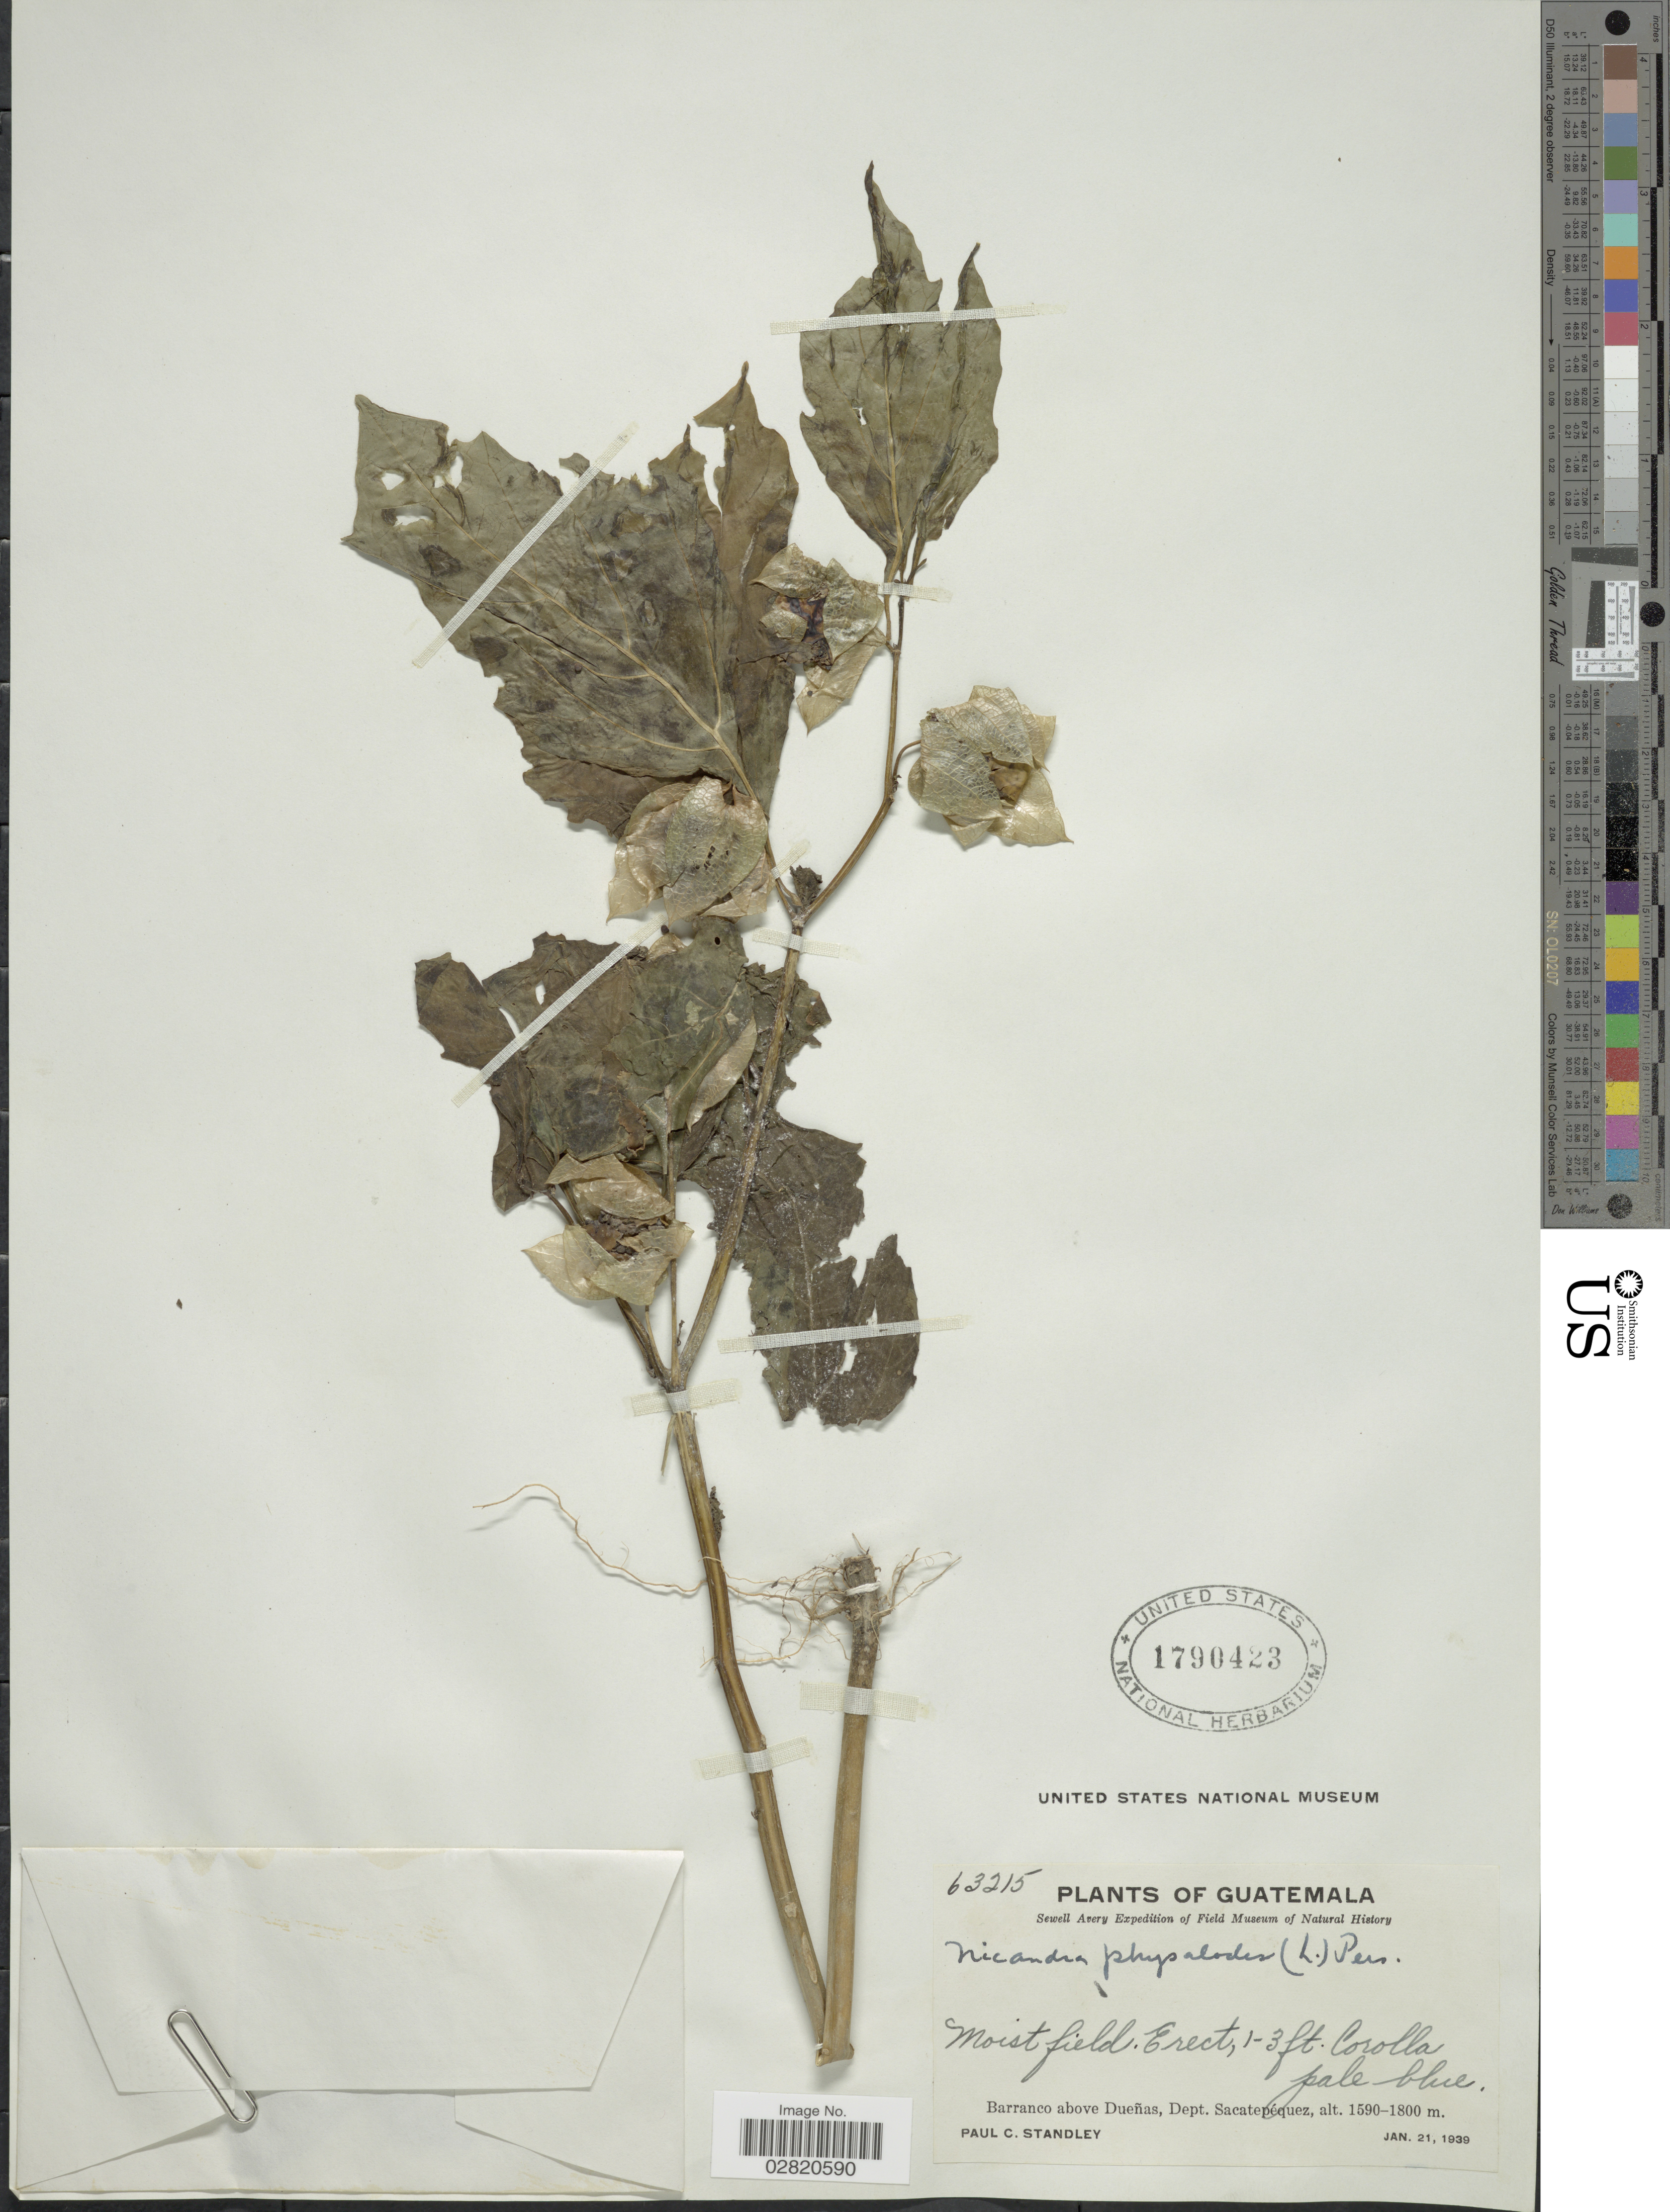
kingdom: Plantae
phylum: Tracheophyta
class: Magnoliopsida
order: Solanales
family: Solanaceae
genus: Nicandra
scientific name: Nicandra physalodes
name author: (L.) Gaertn.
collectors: P. C. Standley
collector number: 63215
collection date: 1939-01-21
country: Guatemala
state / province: Sacatepéquez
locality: Barranco above Dueñas. Dept. Sacatepéquez.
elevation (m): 1590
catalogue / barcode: US 1790423